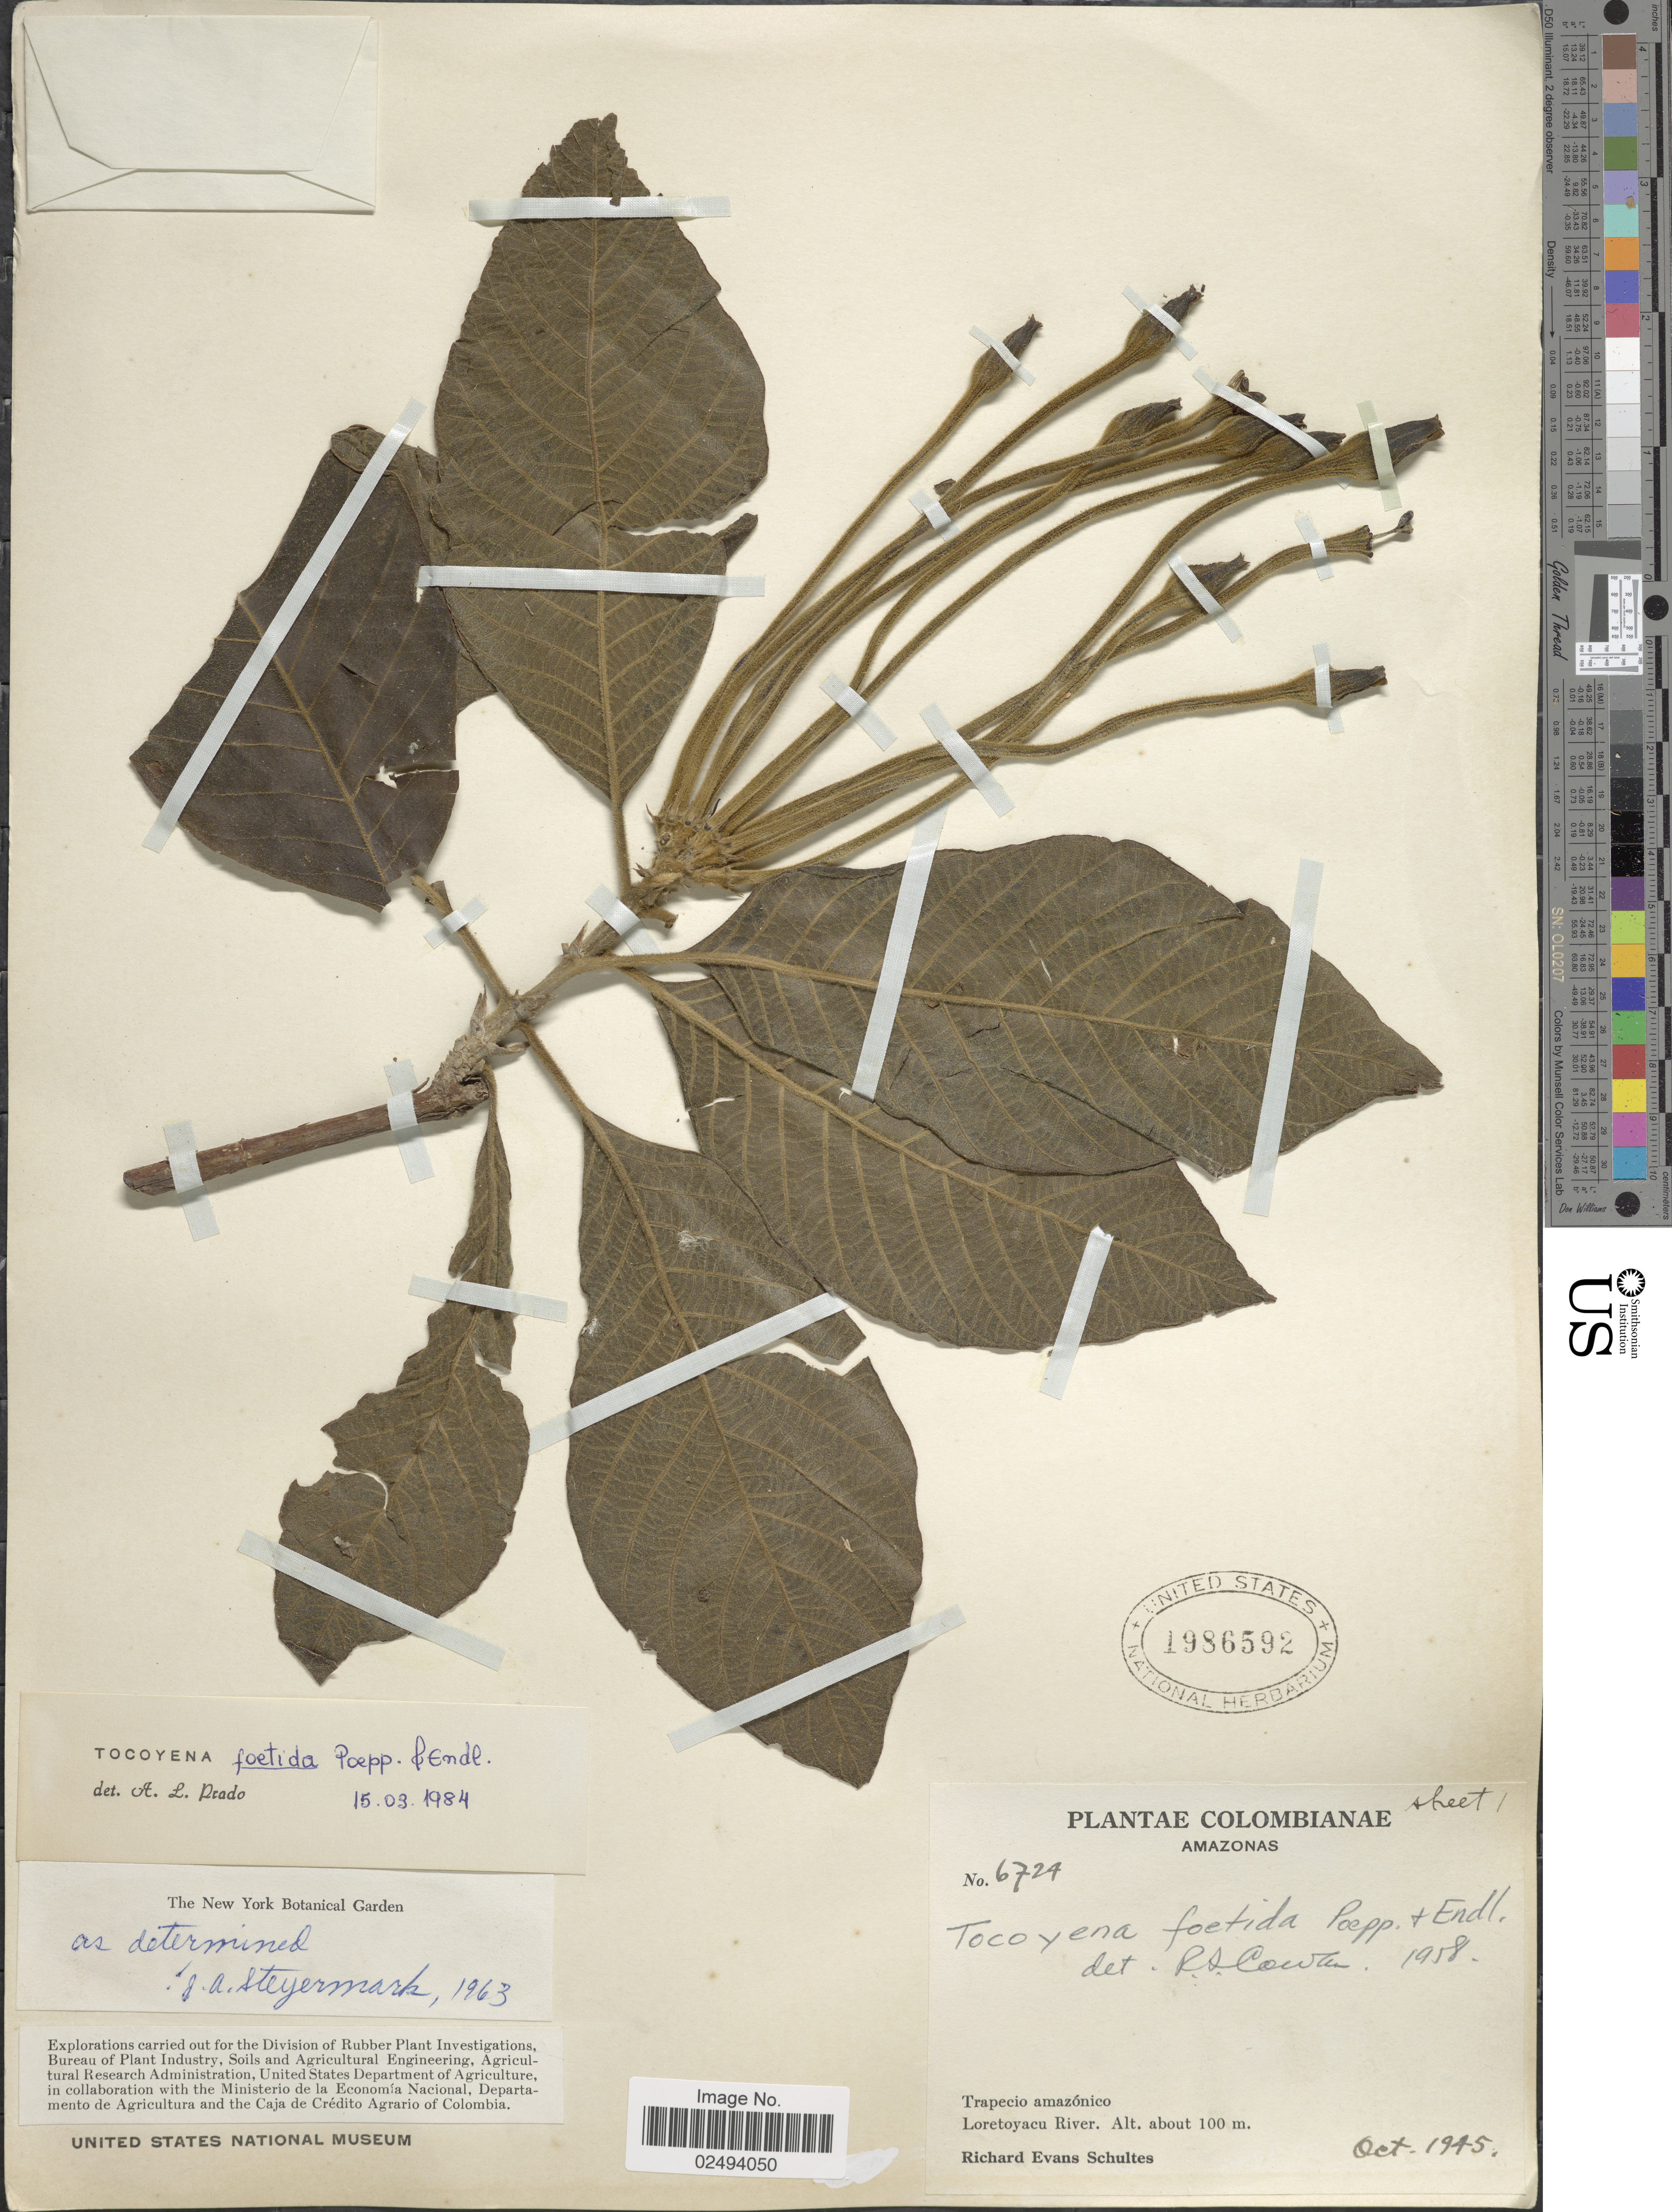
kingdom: Plantae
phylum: Tracheophyta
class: Magnoliopsida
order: Gentianales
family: Rubiaceae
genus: Tocoyena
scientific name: Tocoyena foetida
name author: Poepp.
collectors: R. E. Schultes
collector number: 6724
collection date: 1945-10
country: Colombia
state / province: Amazônas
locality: Trapecio amazónico, Loretoyacu River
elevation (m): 100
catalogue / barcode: US 1986592